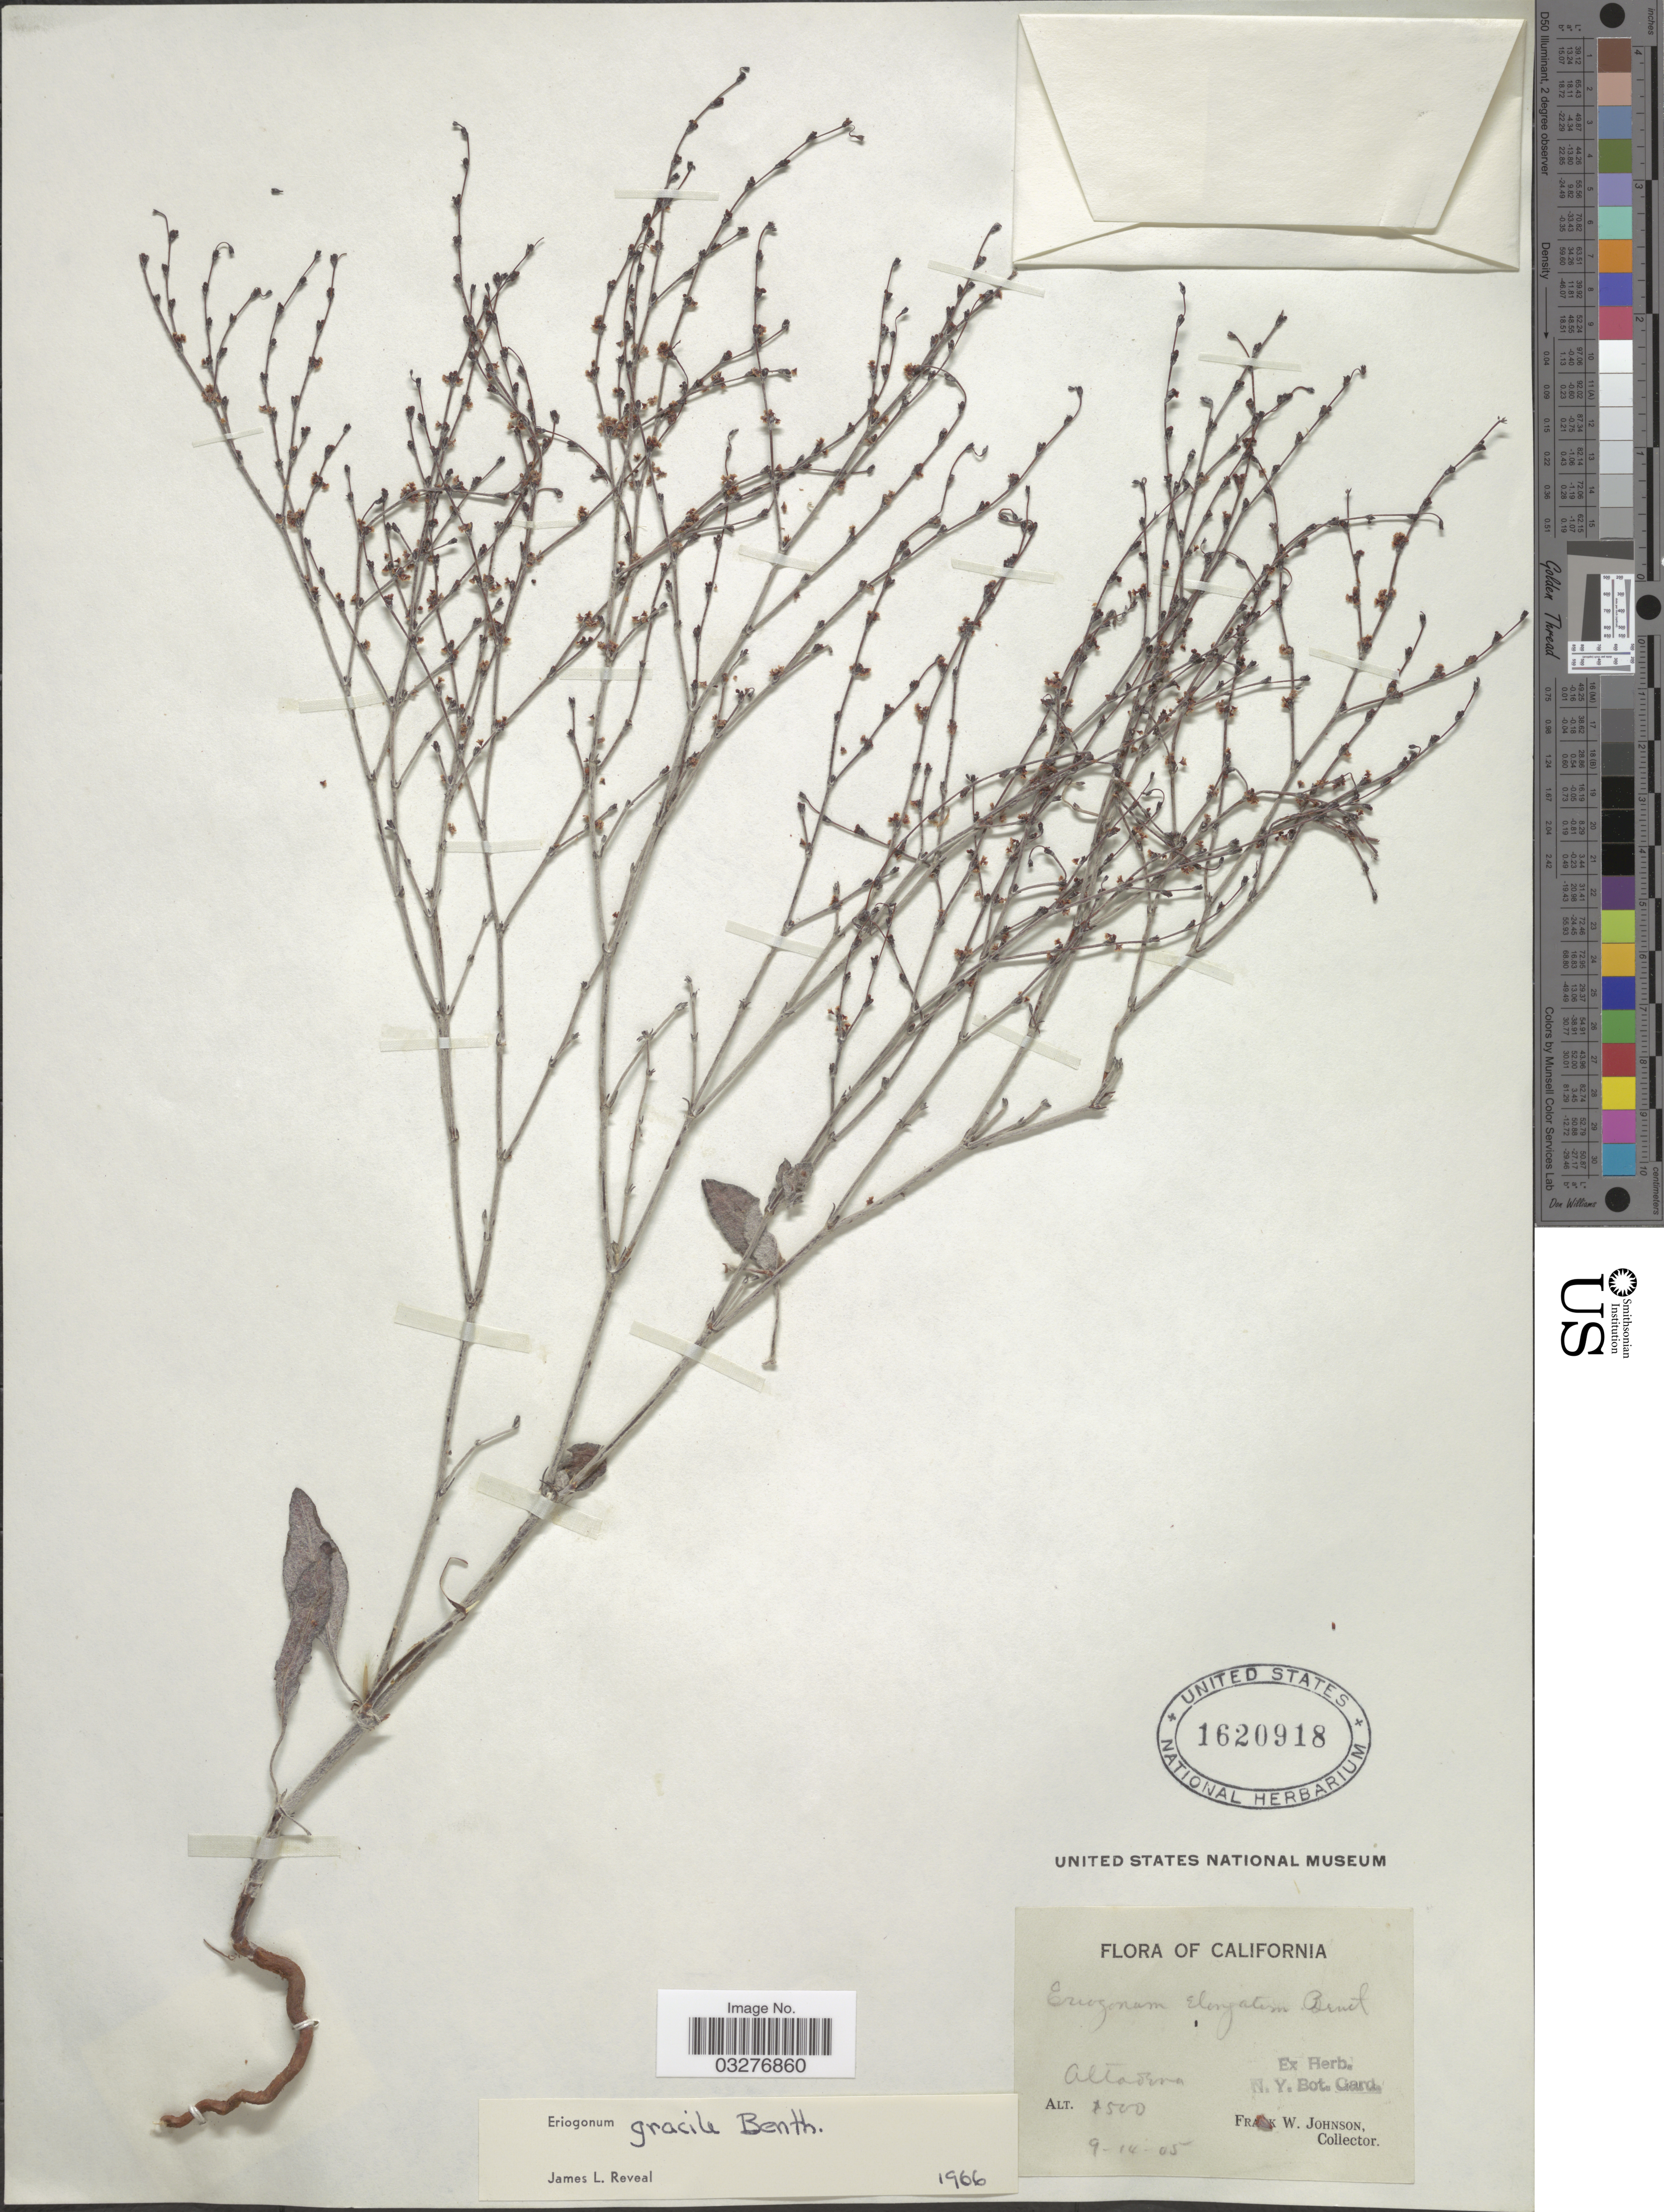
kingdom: Plantae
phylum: Tracheophyta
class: Magnoliopsida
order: Caryophyllales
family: Polygonaceae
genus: Eriogonum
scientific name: Eriogonum gracile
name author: Benth.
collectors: F. W. Johnson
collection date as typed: Transcribed d/m/y: 14/9/5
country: United States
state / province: California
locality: Altadena.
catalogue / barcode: US 1620918